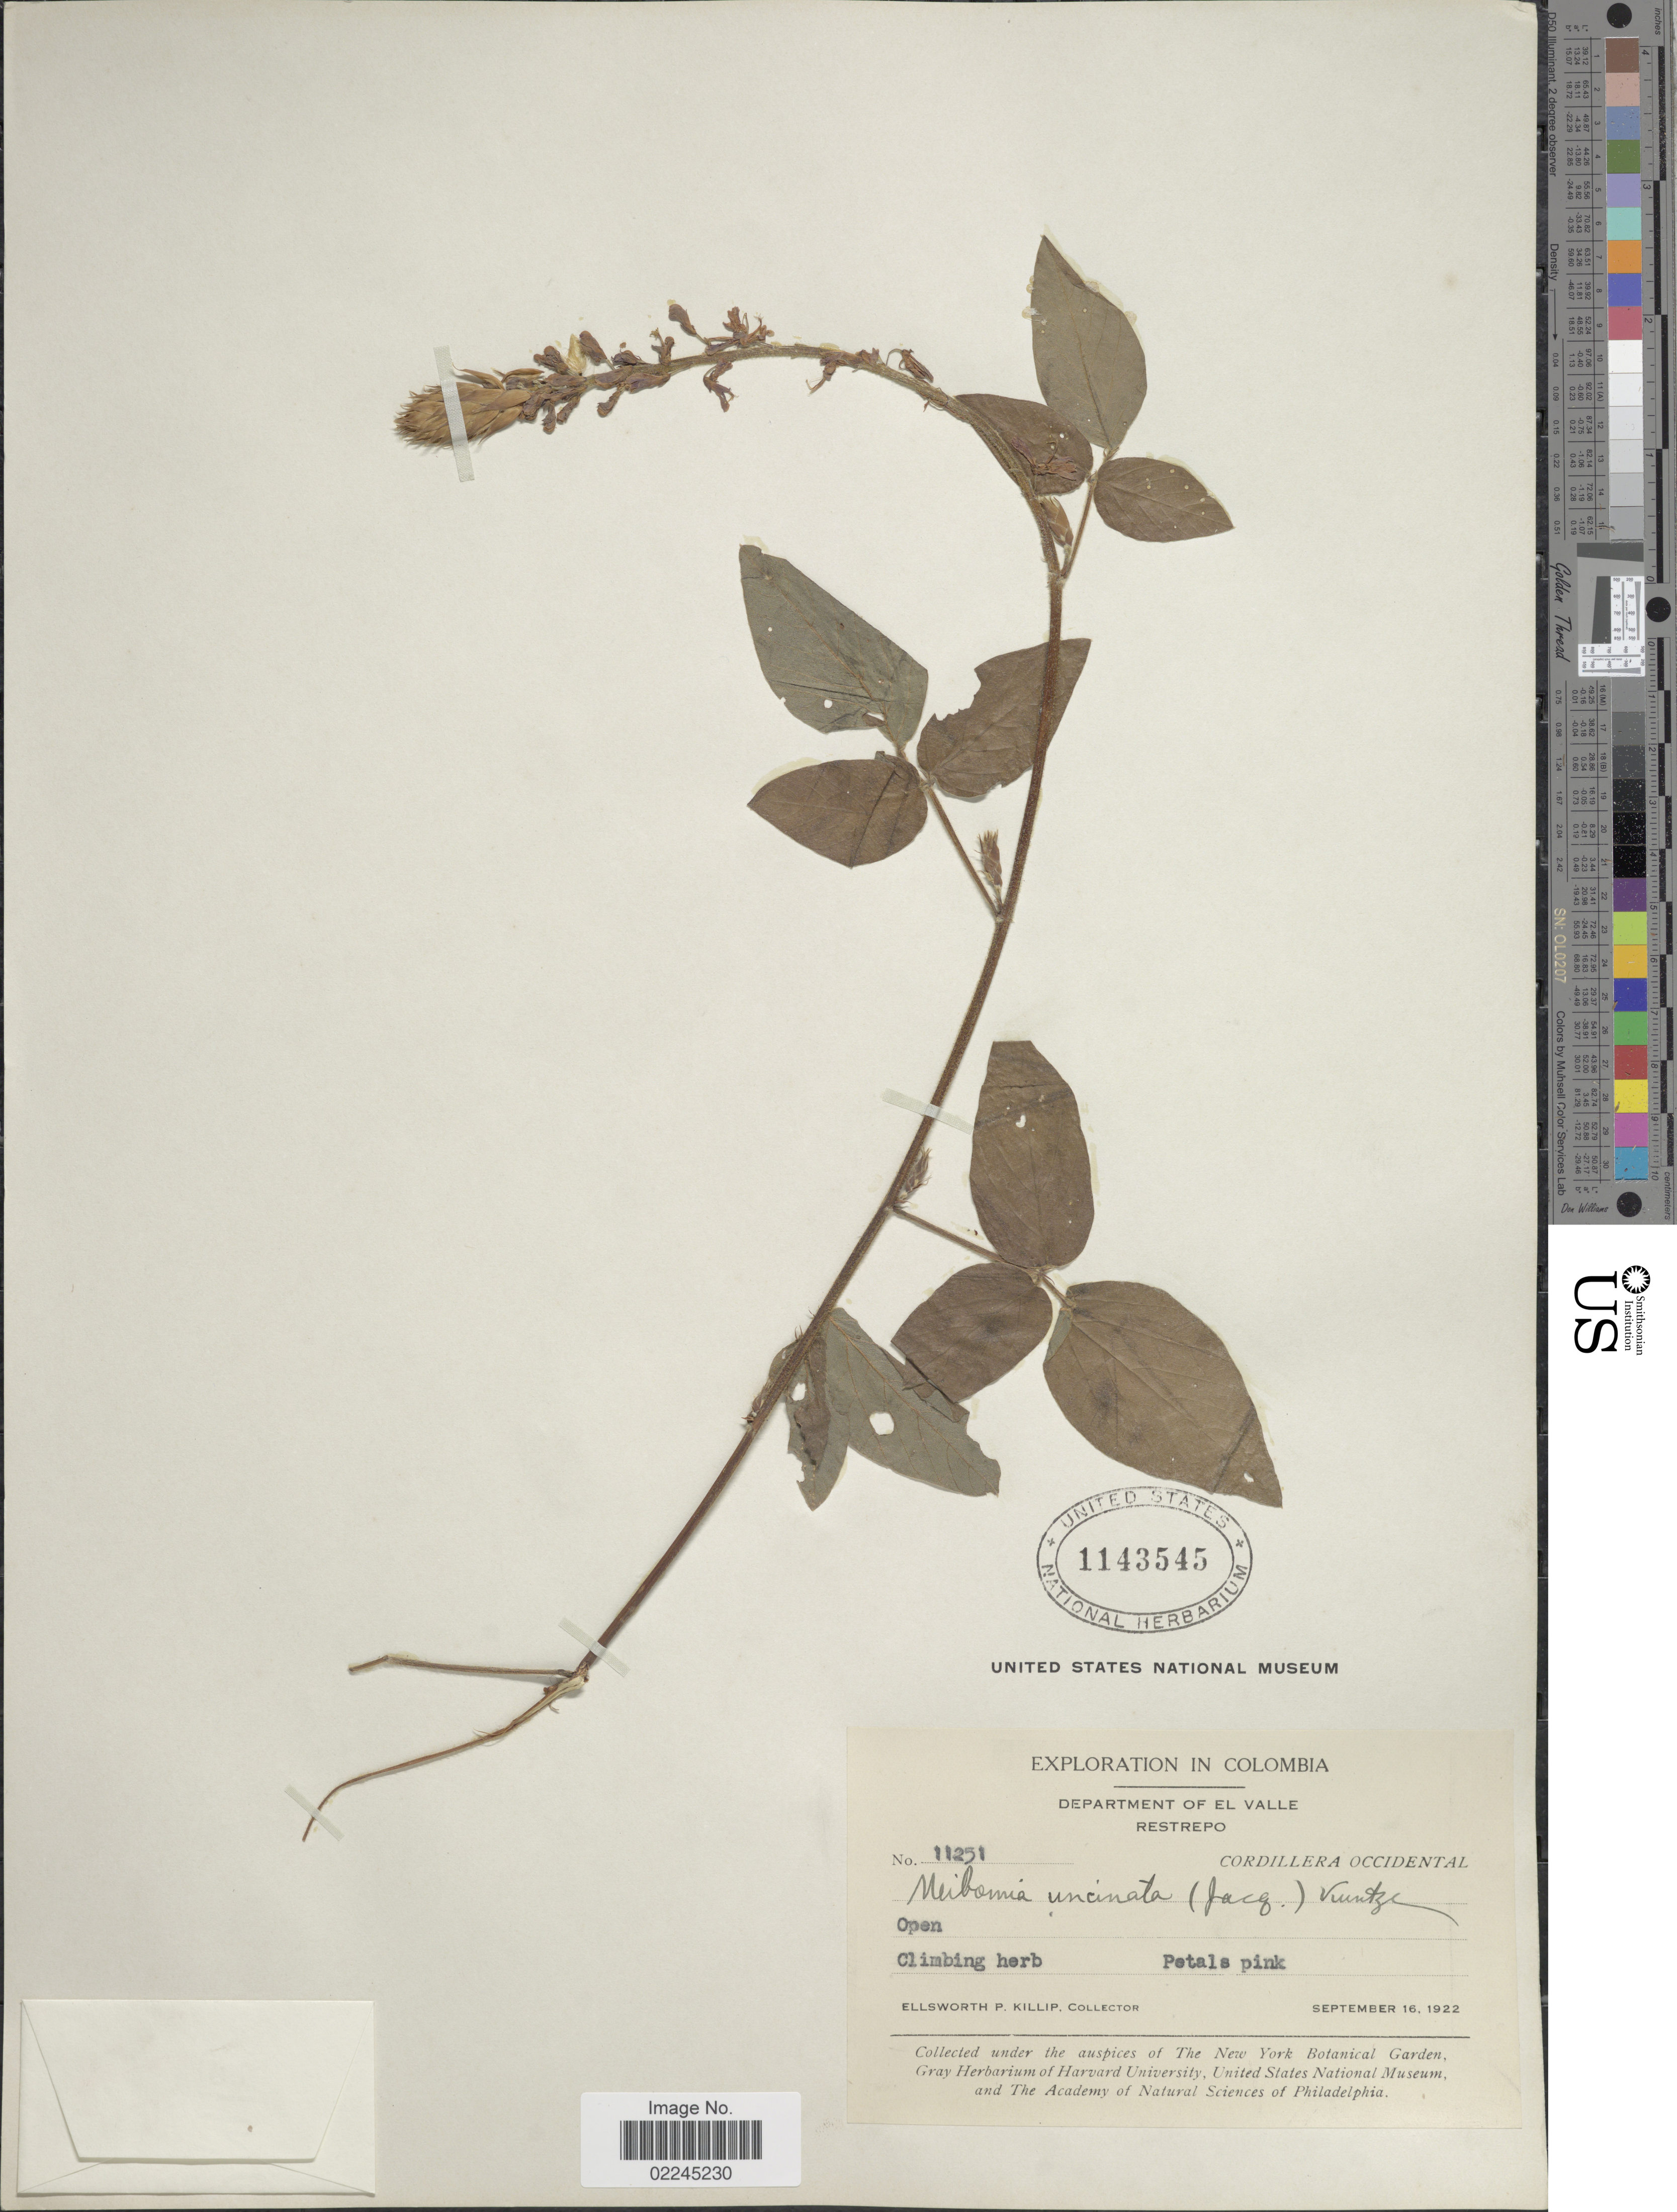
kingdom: Plantae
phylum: Tracheophyta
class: Magnoliopsida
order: Fabales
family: Fabaceae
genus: Desmodium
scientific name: Desmodium intortum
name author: (Mill.) Urb.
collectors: E. P. Killip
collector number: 11251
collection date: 1922-09-16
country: Colombia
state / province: Valle del Cauca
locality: Department of El Valle. Restrepo. Cordillera Occidental. Open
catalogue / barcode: US 1143545